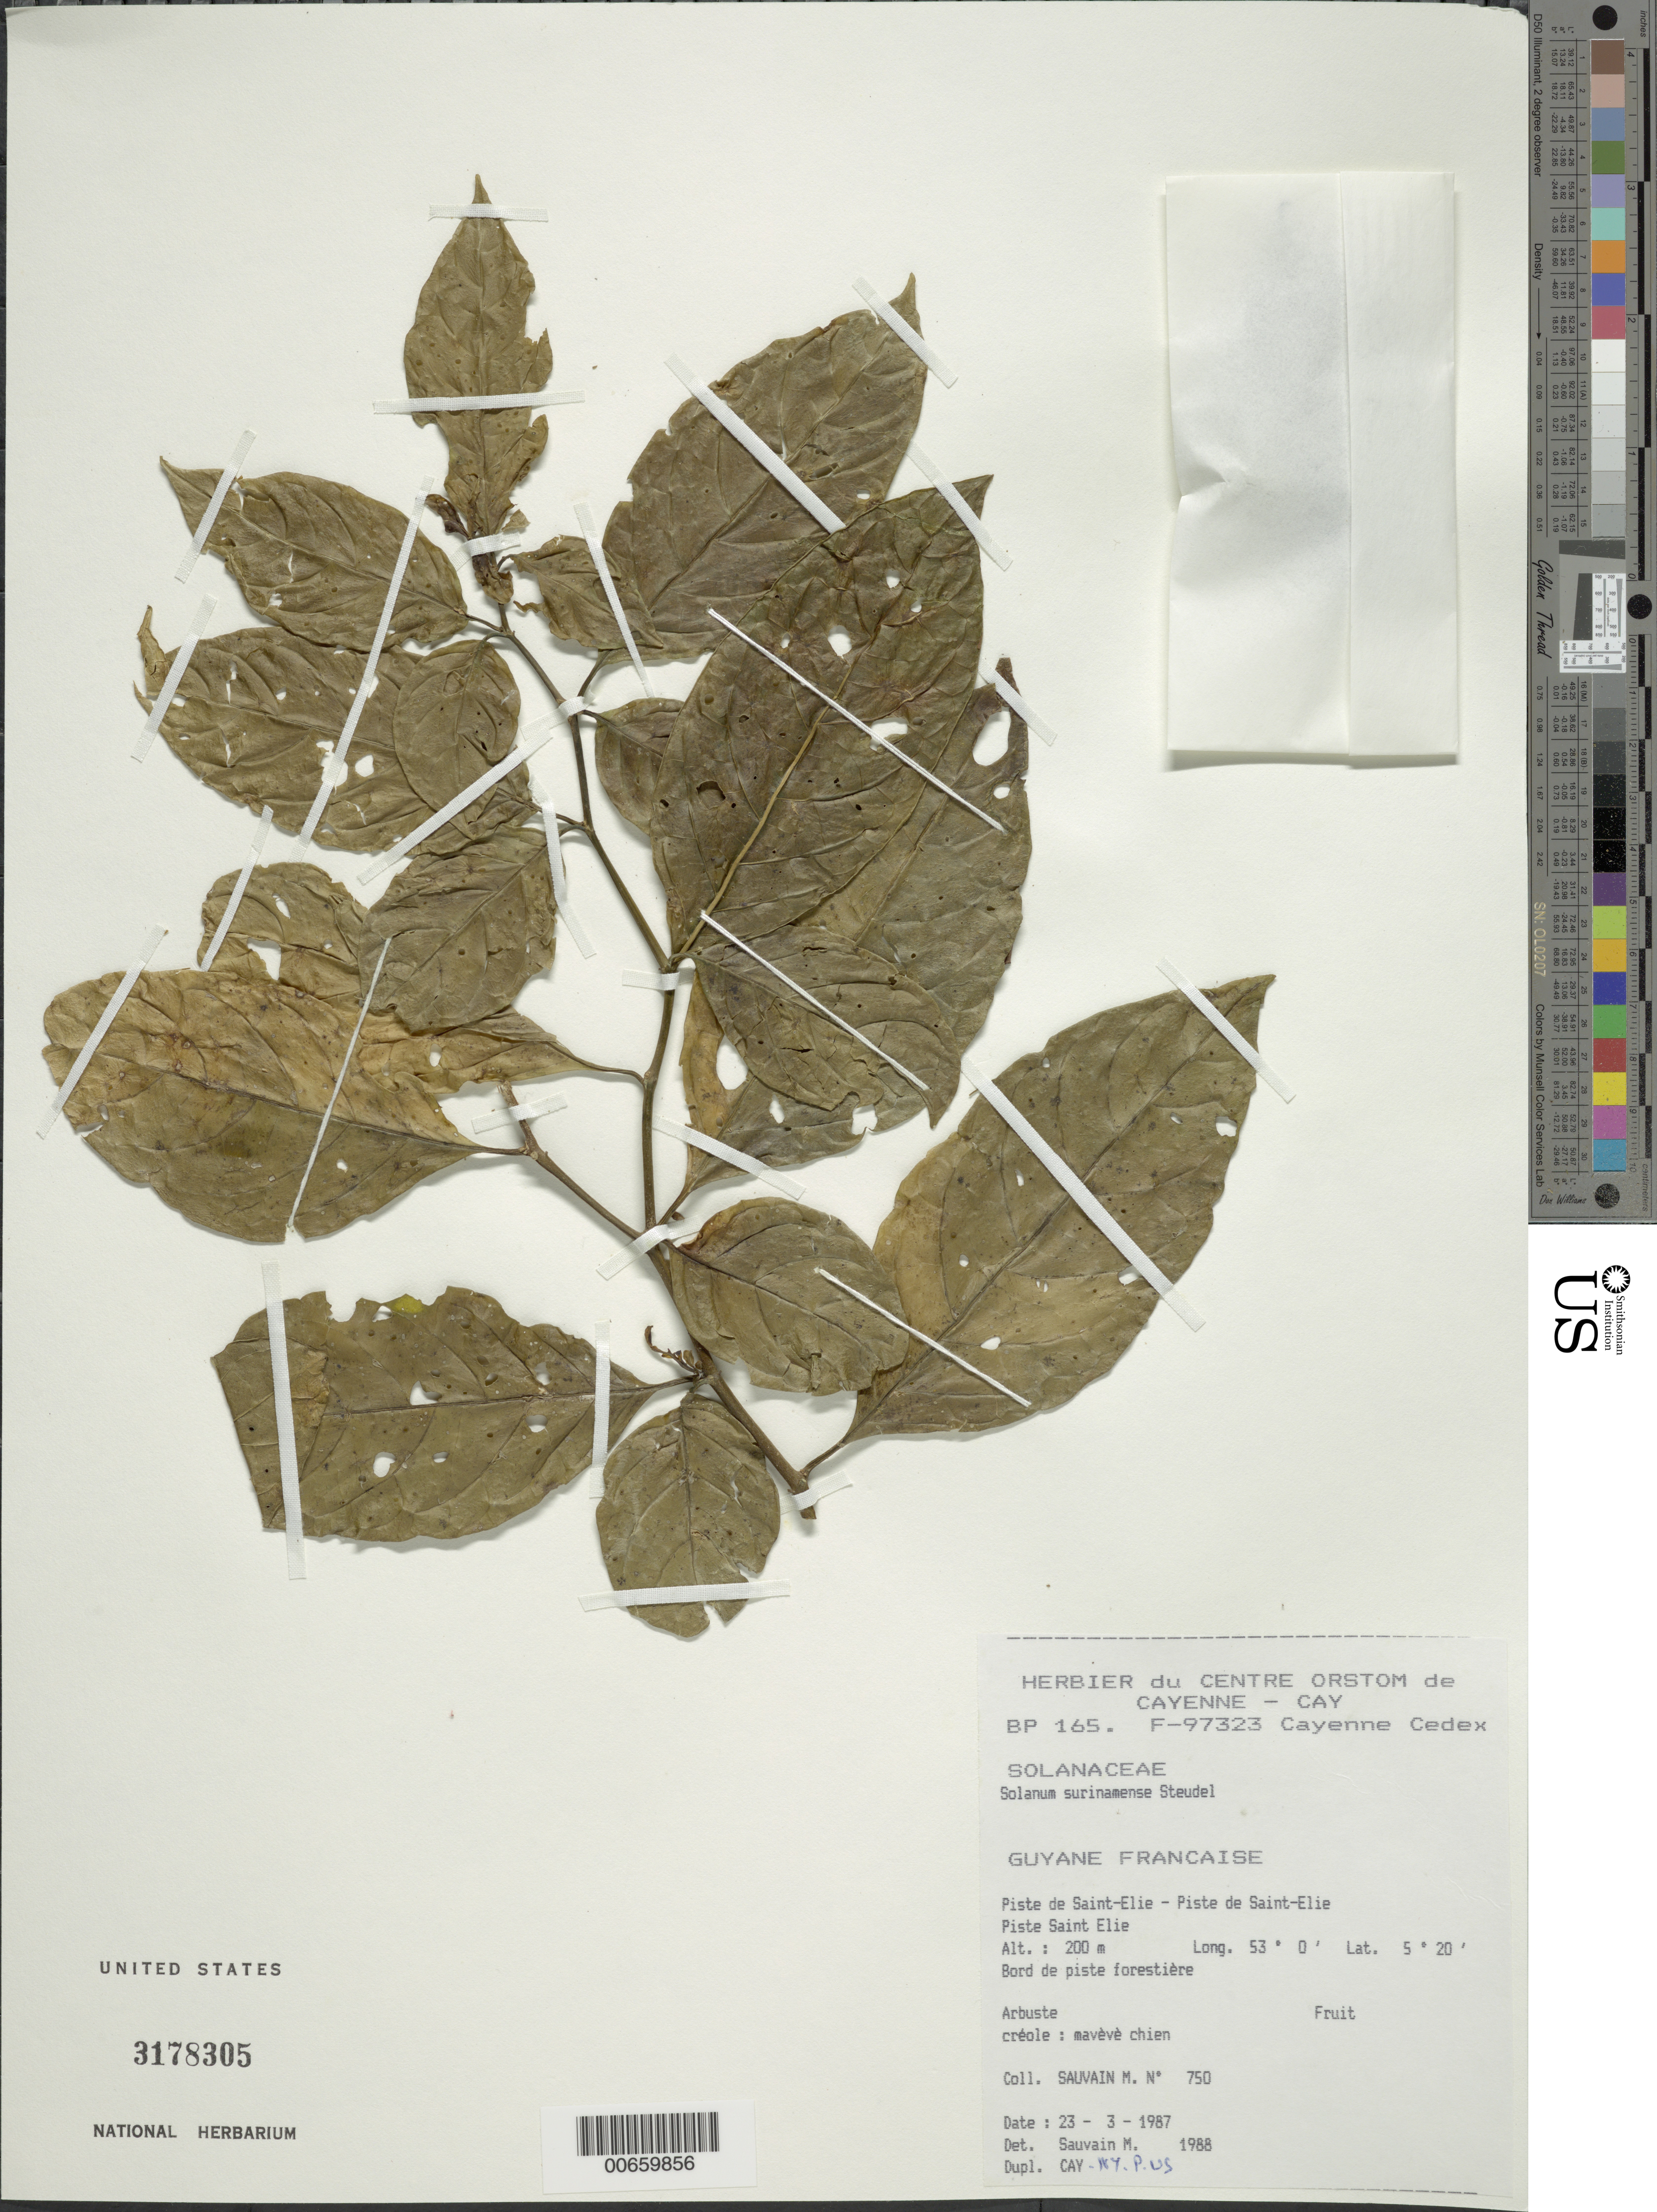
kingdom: Plantae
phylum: Tracheophyta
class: Magnoliopsida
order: Solanales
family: Solanaceae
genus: Solanum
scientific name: Solanum leucocarpon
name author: Dunal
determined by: Sauvain, M.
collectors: M. Sauvain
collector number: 750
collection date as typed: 3 Mar 1987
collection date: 1987-03-03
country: French Guiana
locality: Piste de Saint Elie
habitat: Along forest trail.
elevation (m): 200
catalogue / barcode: US 3178305